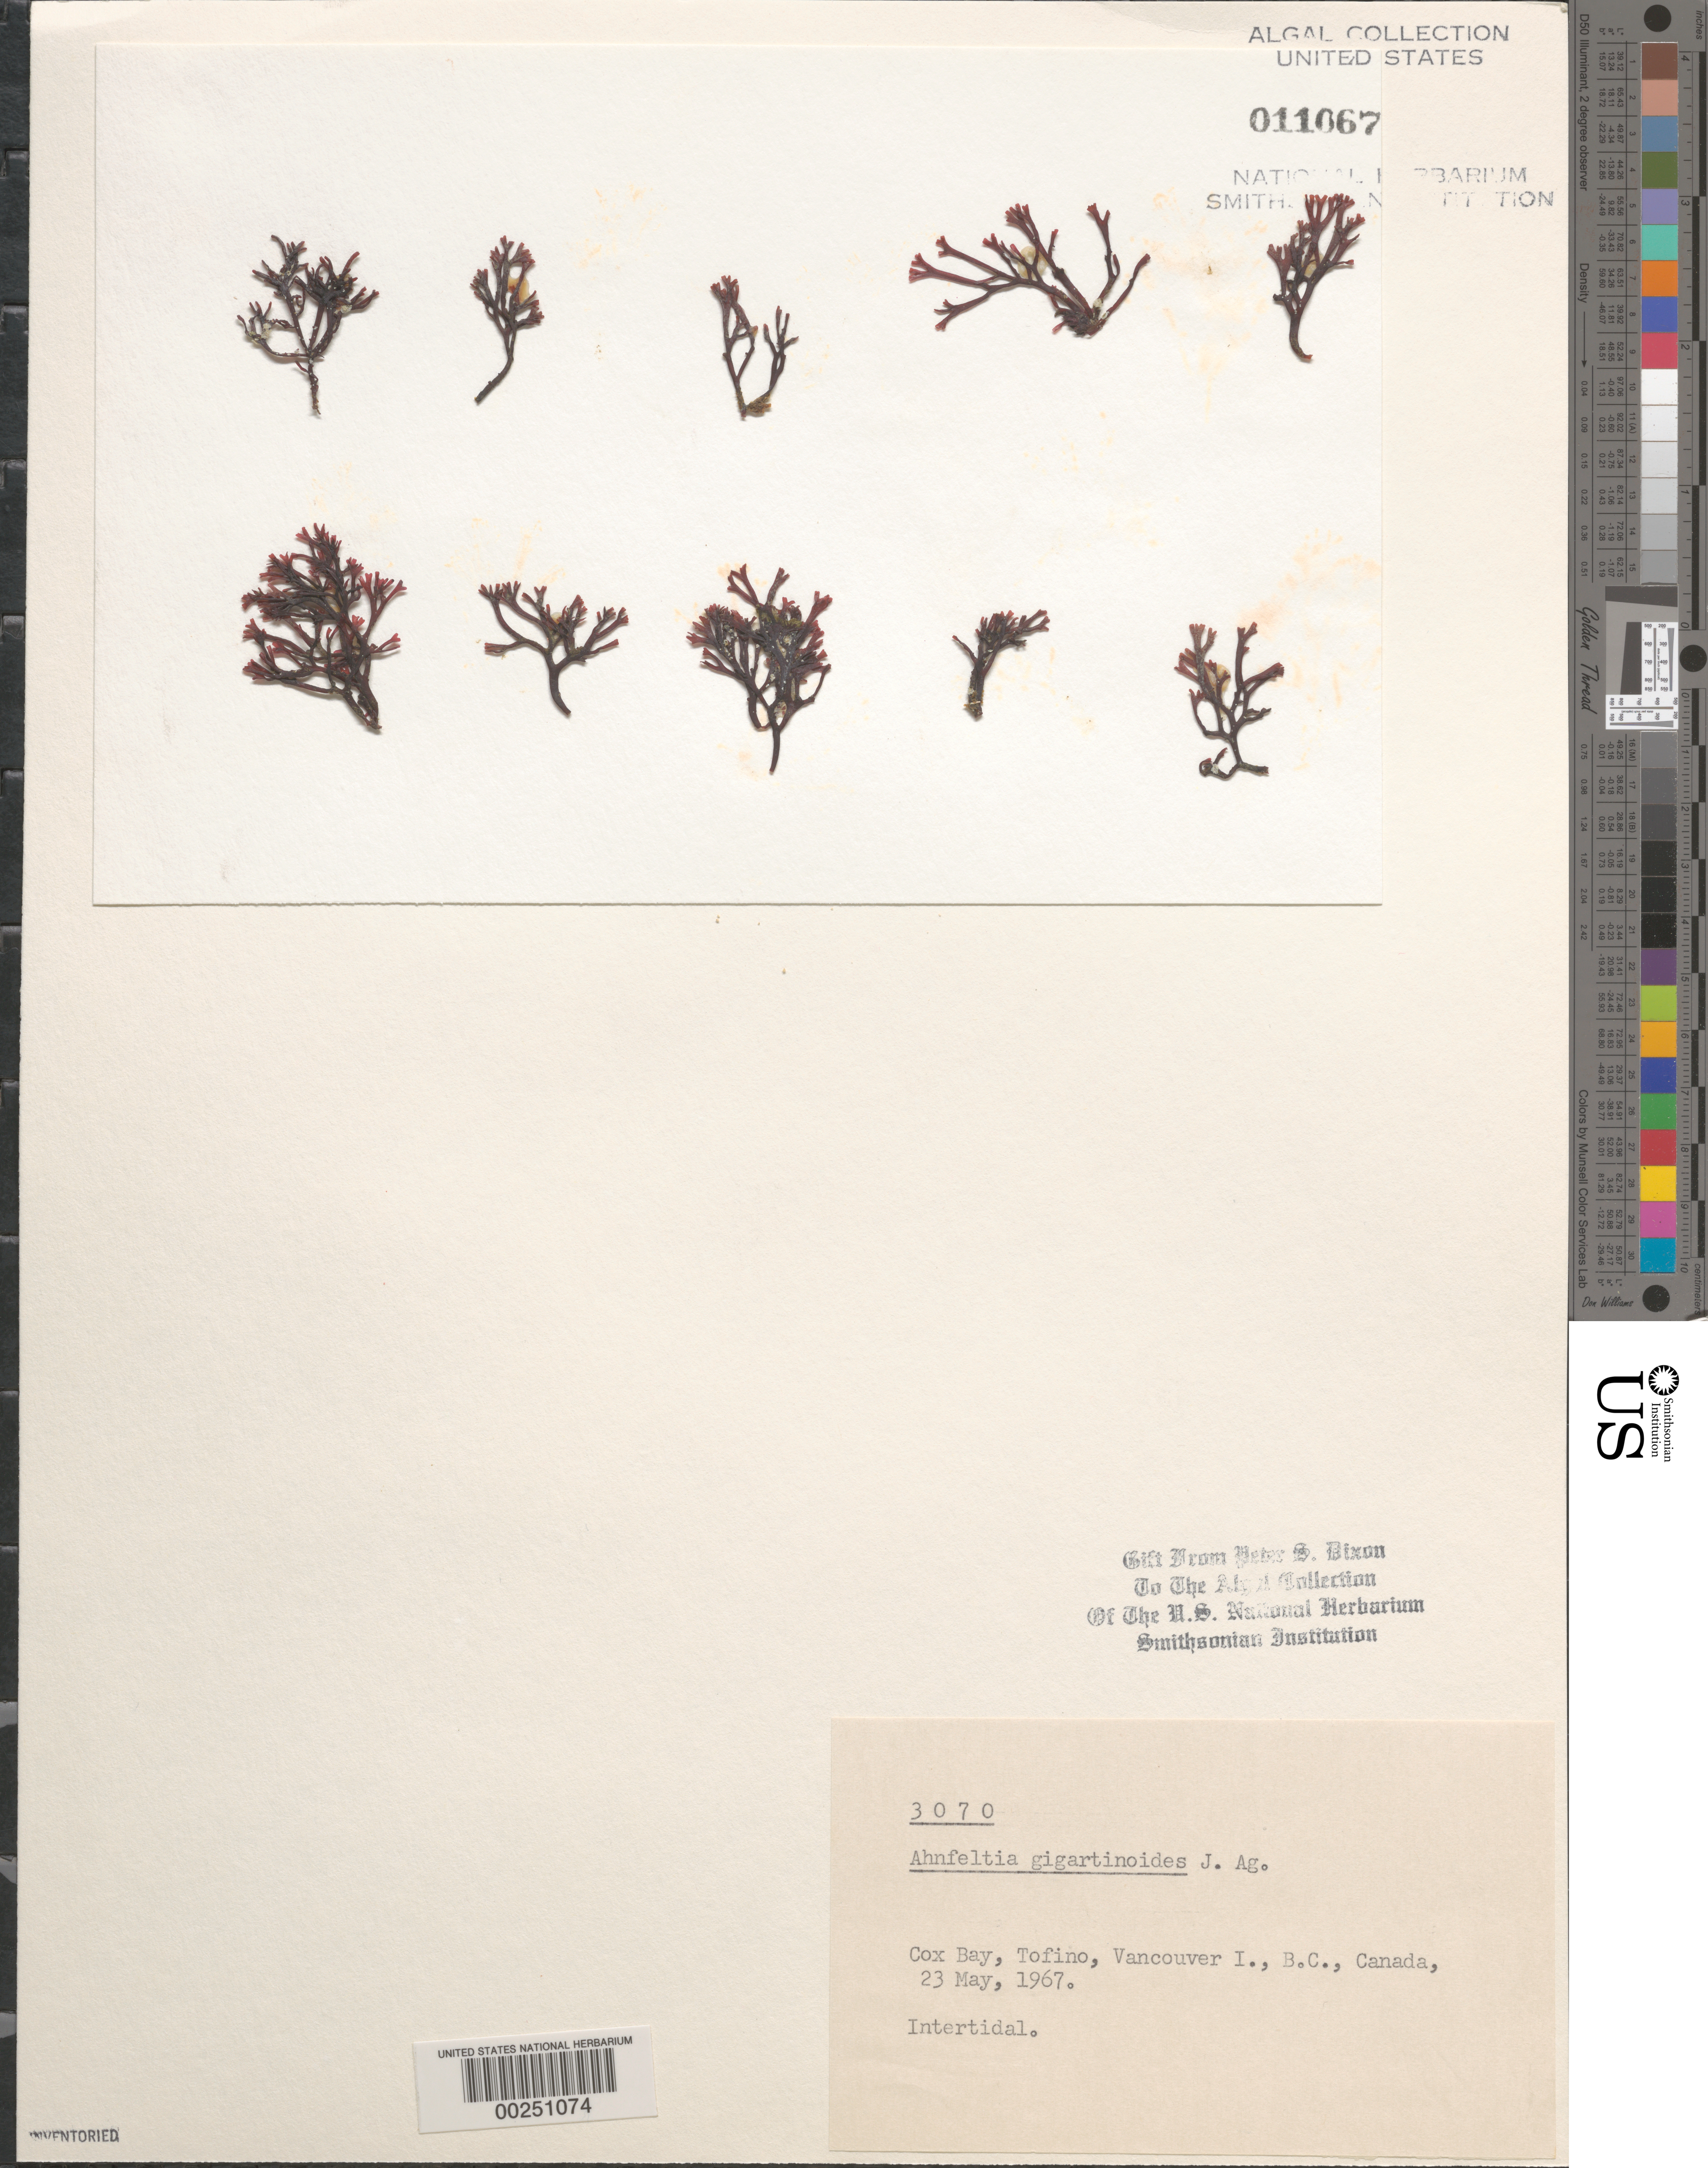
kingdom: Plantae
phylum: Rhodophyta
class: Florideophyceae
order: Ahnfeltiales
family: Ahnfeltiaceae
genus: Ahnfeltia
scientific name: Ahnfeltia gigartinoides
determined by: Dixon, P. S.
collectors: P. S. Dixon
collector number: PSD 3070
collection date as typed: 23 May 1967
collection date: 1967-05-23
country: Canada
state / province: British Columbia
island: Vancouver Island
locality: Cox Bay, Tofino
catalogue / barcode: US 11067